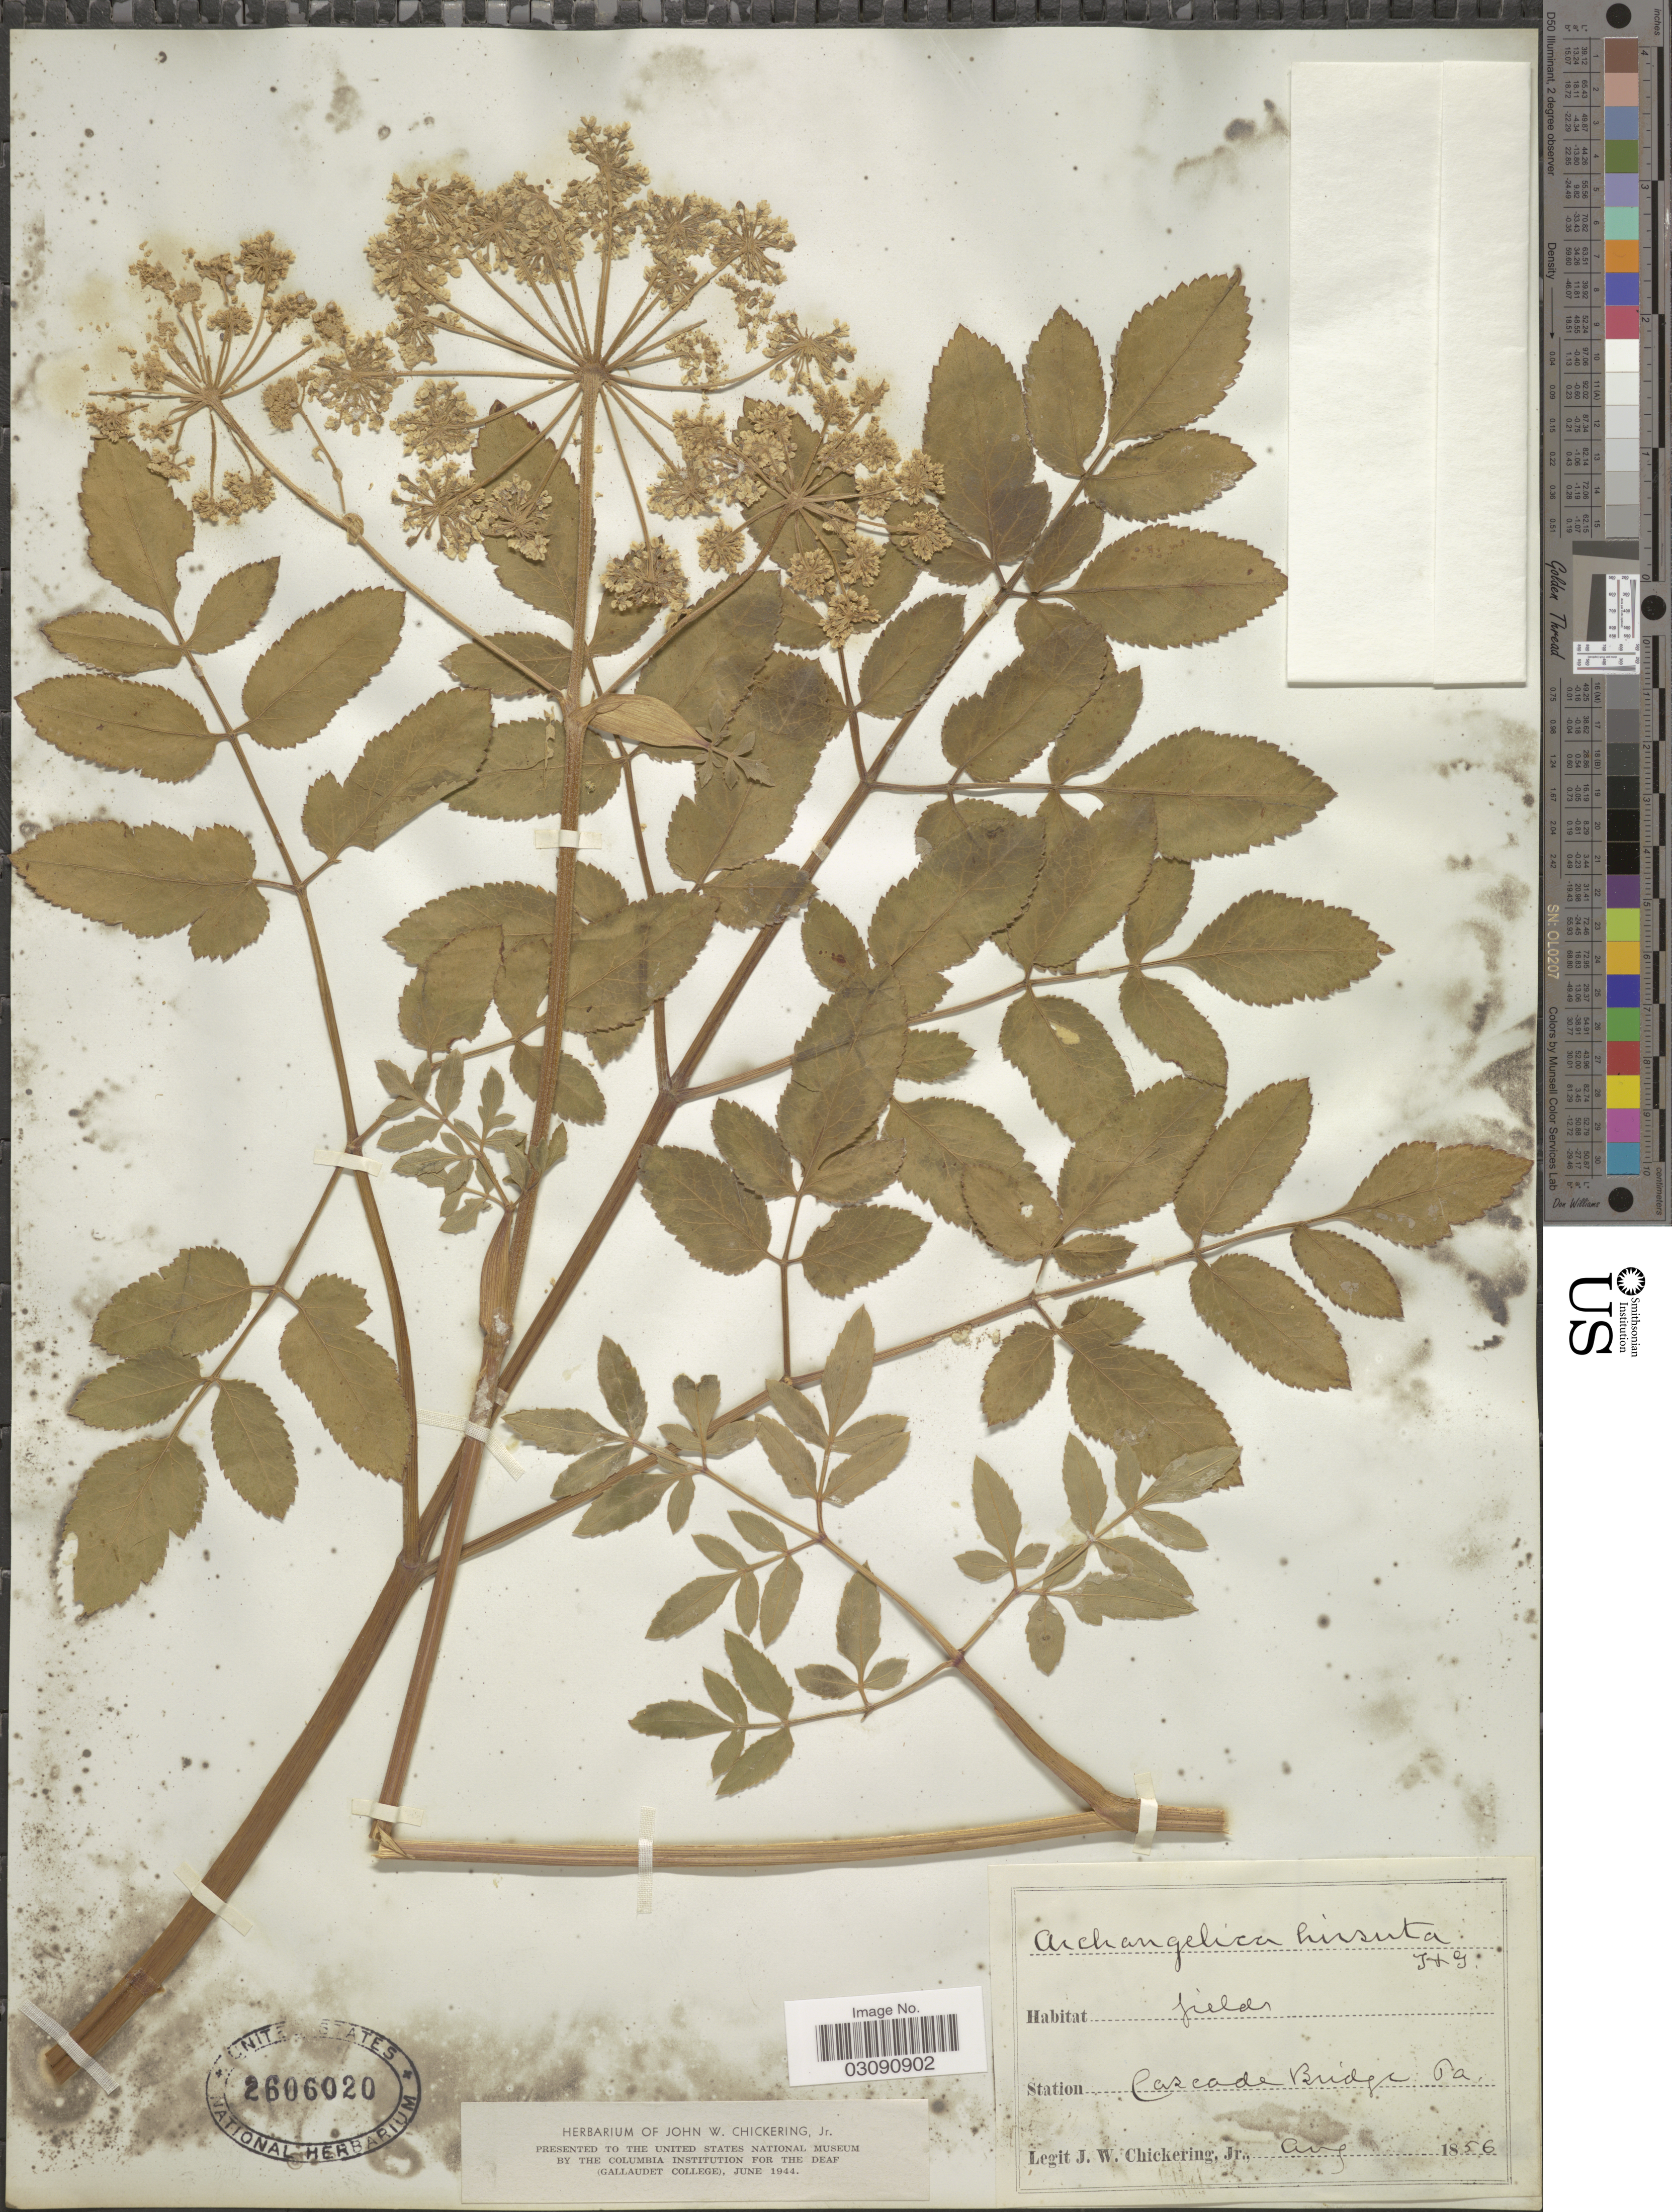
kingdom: Plantae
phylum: Tracheophyta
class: Magnoliopsida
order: Apiales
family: Apiaceae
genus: Archangelica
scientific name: Archangelica hirsuta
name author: Torr. & A. Gray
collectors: J. W. Chickering Jr.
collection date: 1856-08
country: United States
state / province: Pennsylvania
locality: Cascade Bridge.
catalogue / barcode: US 2606020